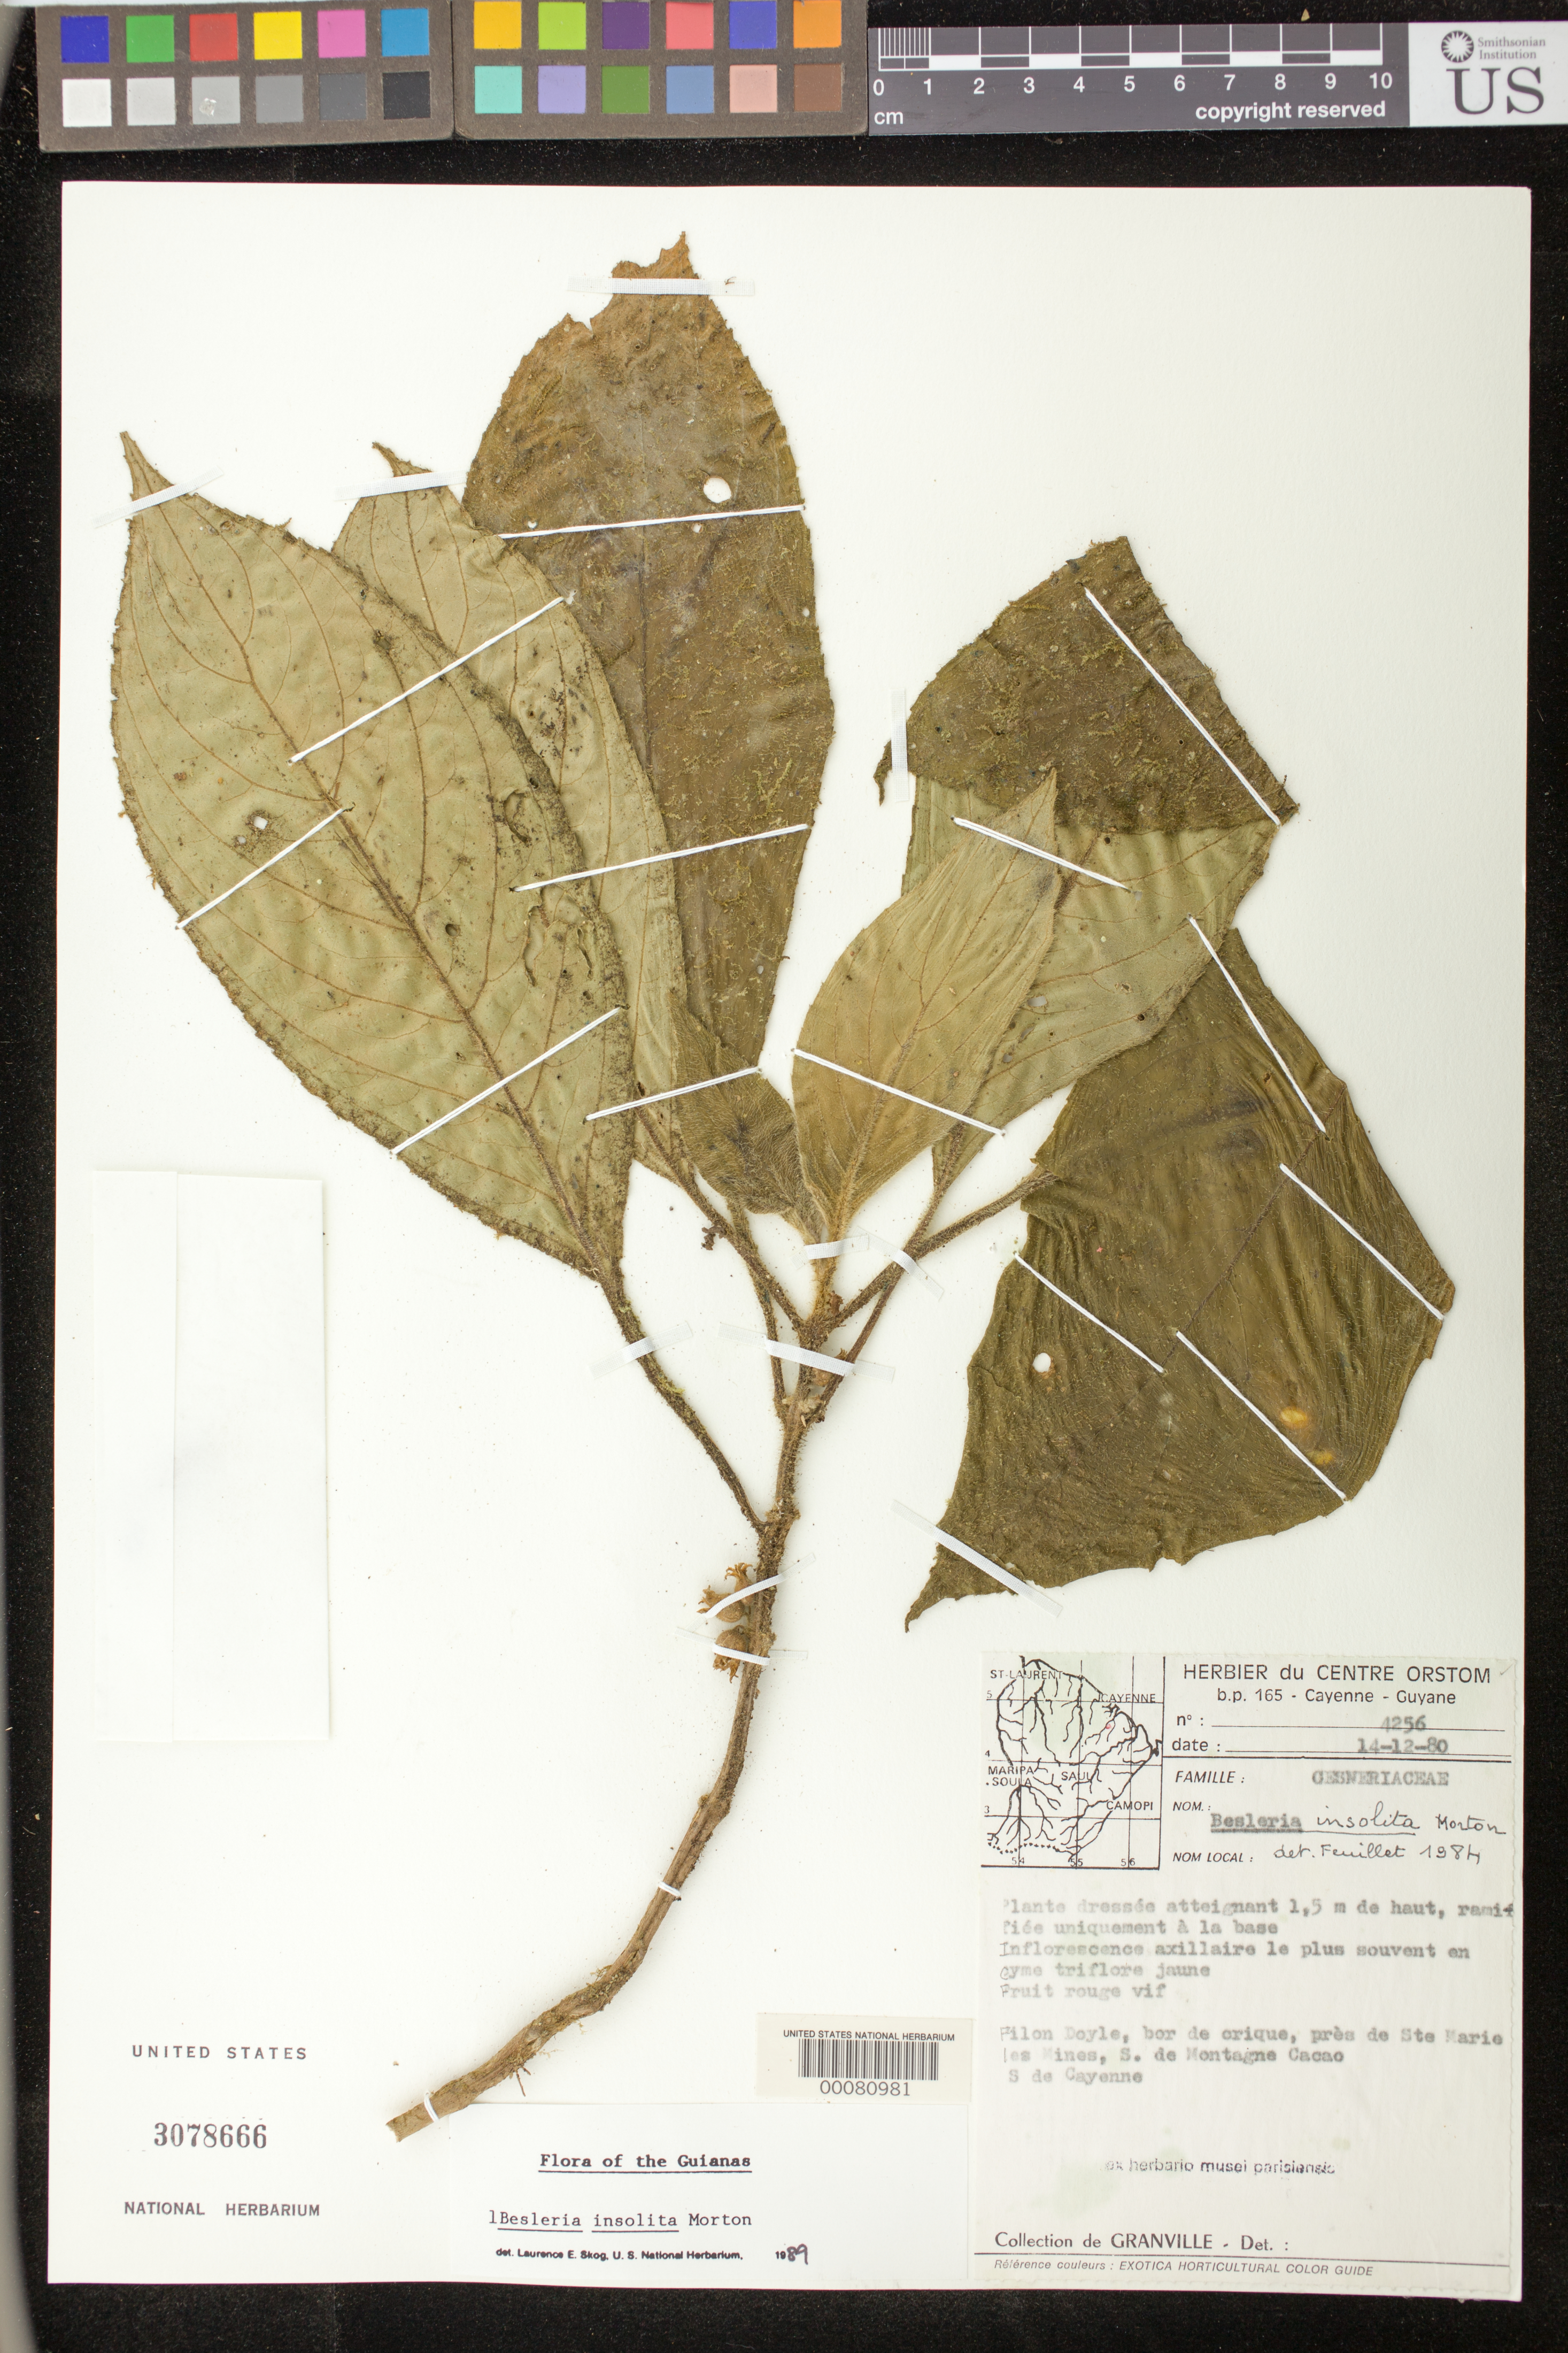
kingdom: Plantae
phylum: Tracheophyta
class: Magnoliopsida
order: Lamiales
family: Gesneriaceae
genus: Besleria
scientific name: Besleria insolita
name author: C.V. Morton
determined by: Skog, Laurence E.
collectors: J.-J. de Granville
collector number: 4256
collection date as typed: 14 Dec 1980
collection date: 1980-12-14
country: French Guiana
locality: Filon Doyle, borde de crique près de Ste. Marie les Mines; S. de Montagne Cacao, S. de Cayenne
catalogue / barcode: US 3078666